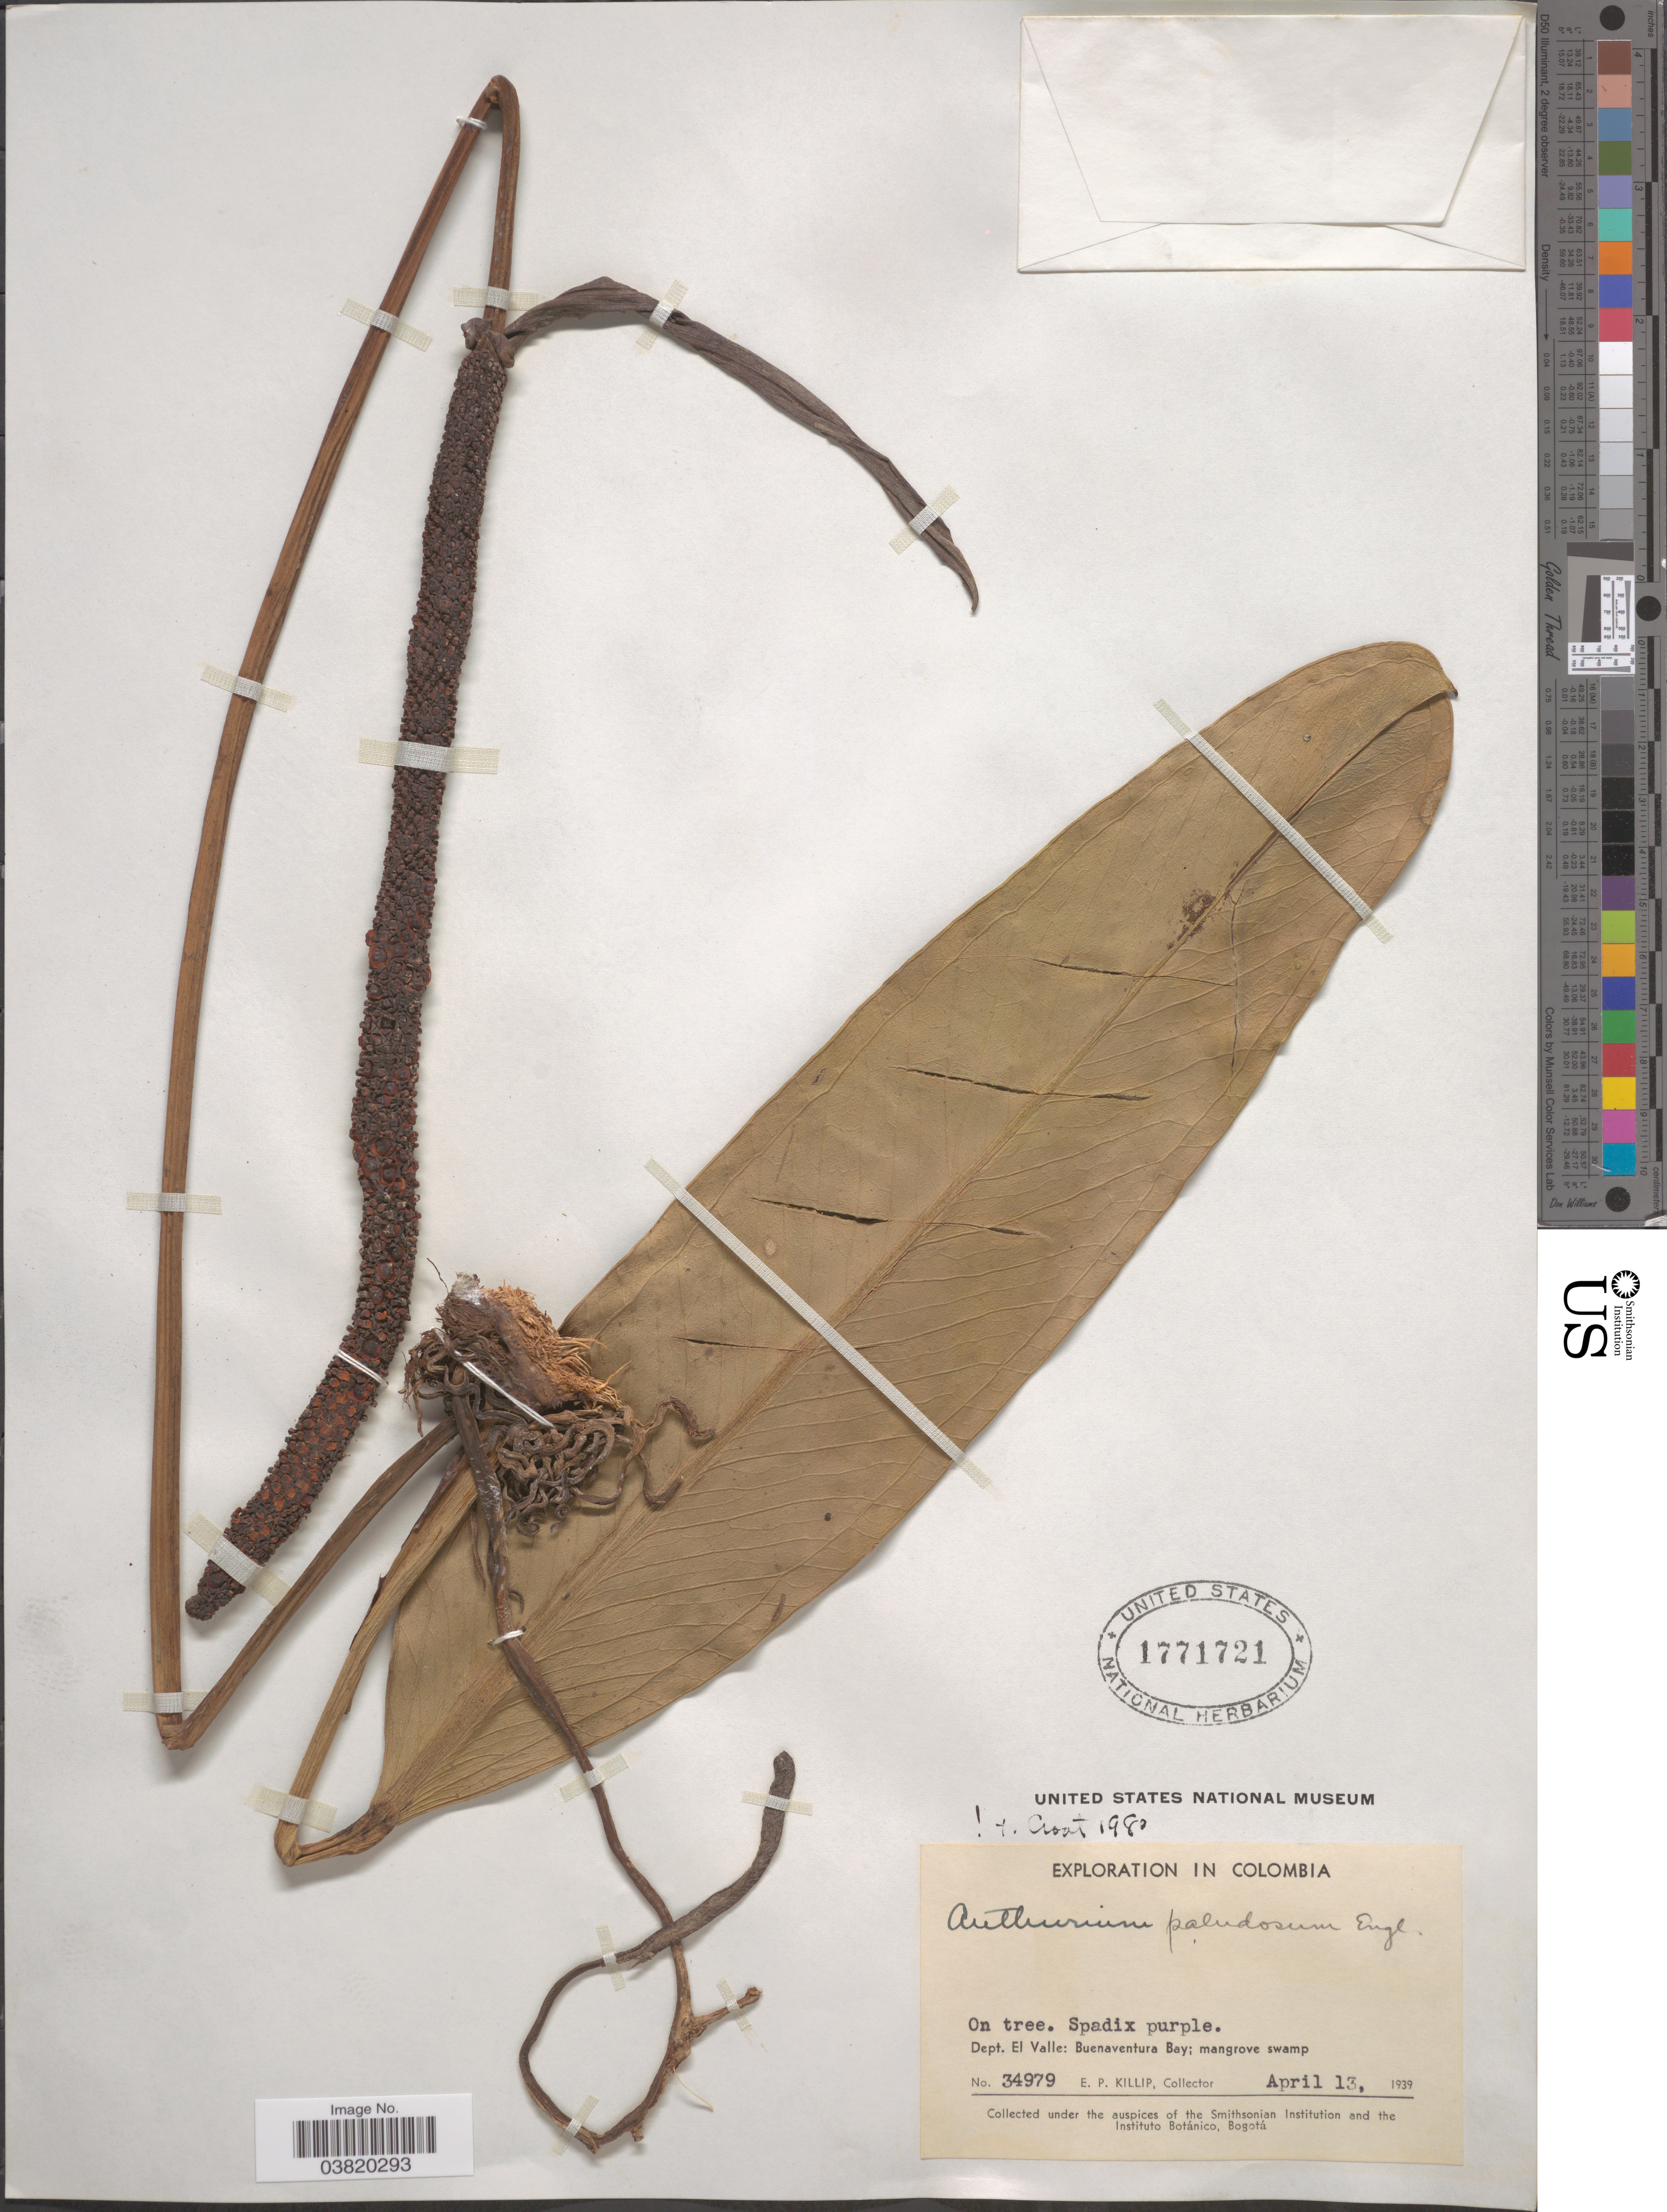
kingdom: Plantae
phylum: Tracheophyta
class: Liliopsida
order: Alismatales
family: Araceae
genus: Anthurium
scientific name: Anthurium paludosum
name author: Engl.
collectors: E. P. Killip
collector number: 34979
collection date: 1939-04-13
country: Colombia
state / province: Valle del Cauca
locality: Dept. El Valle: Buenaventura Bay.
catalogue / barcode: US 1771721